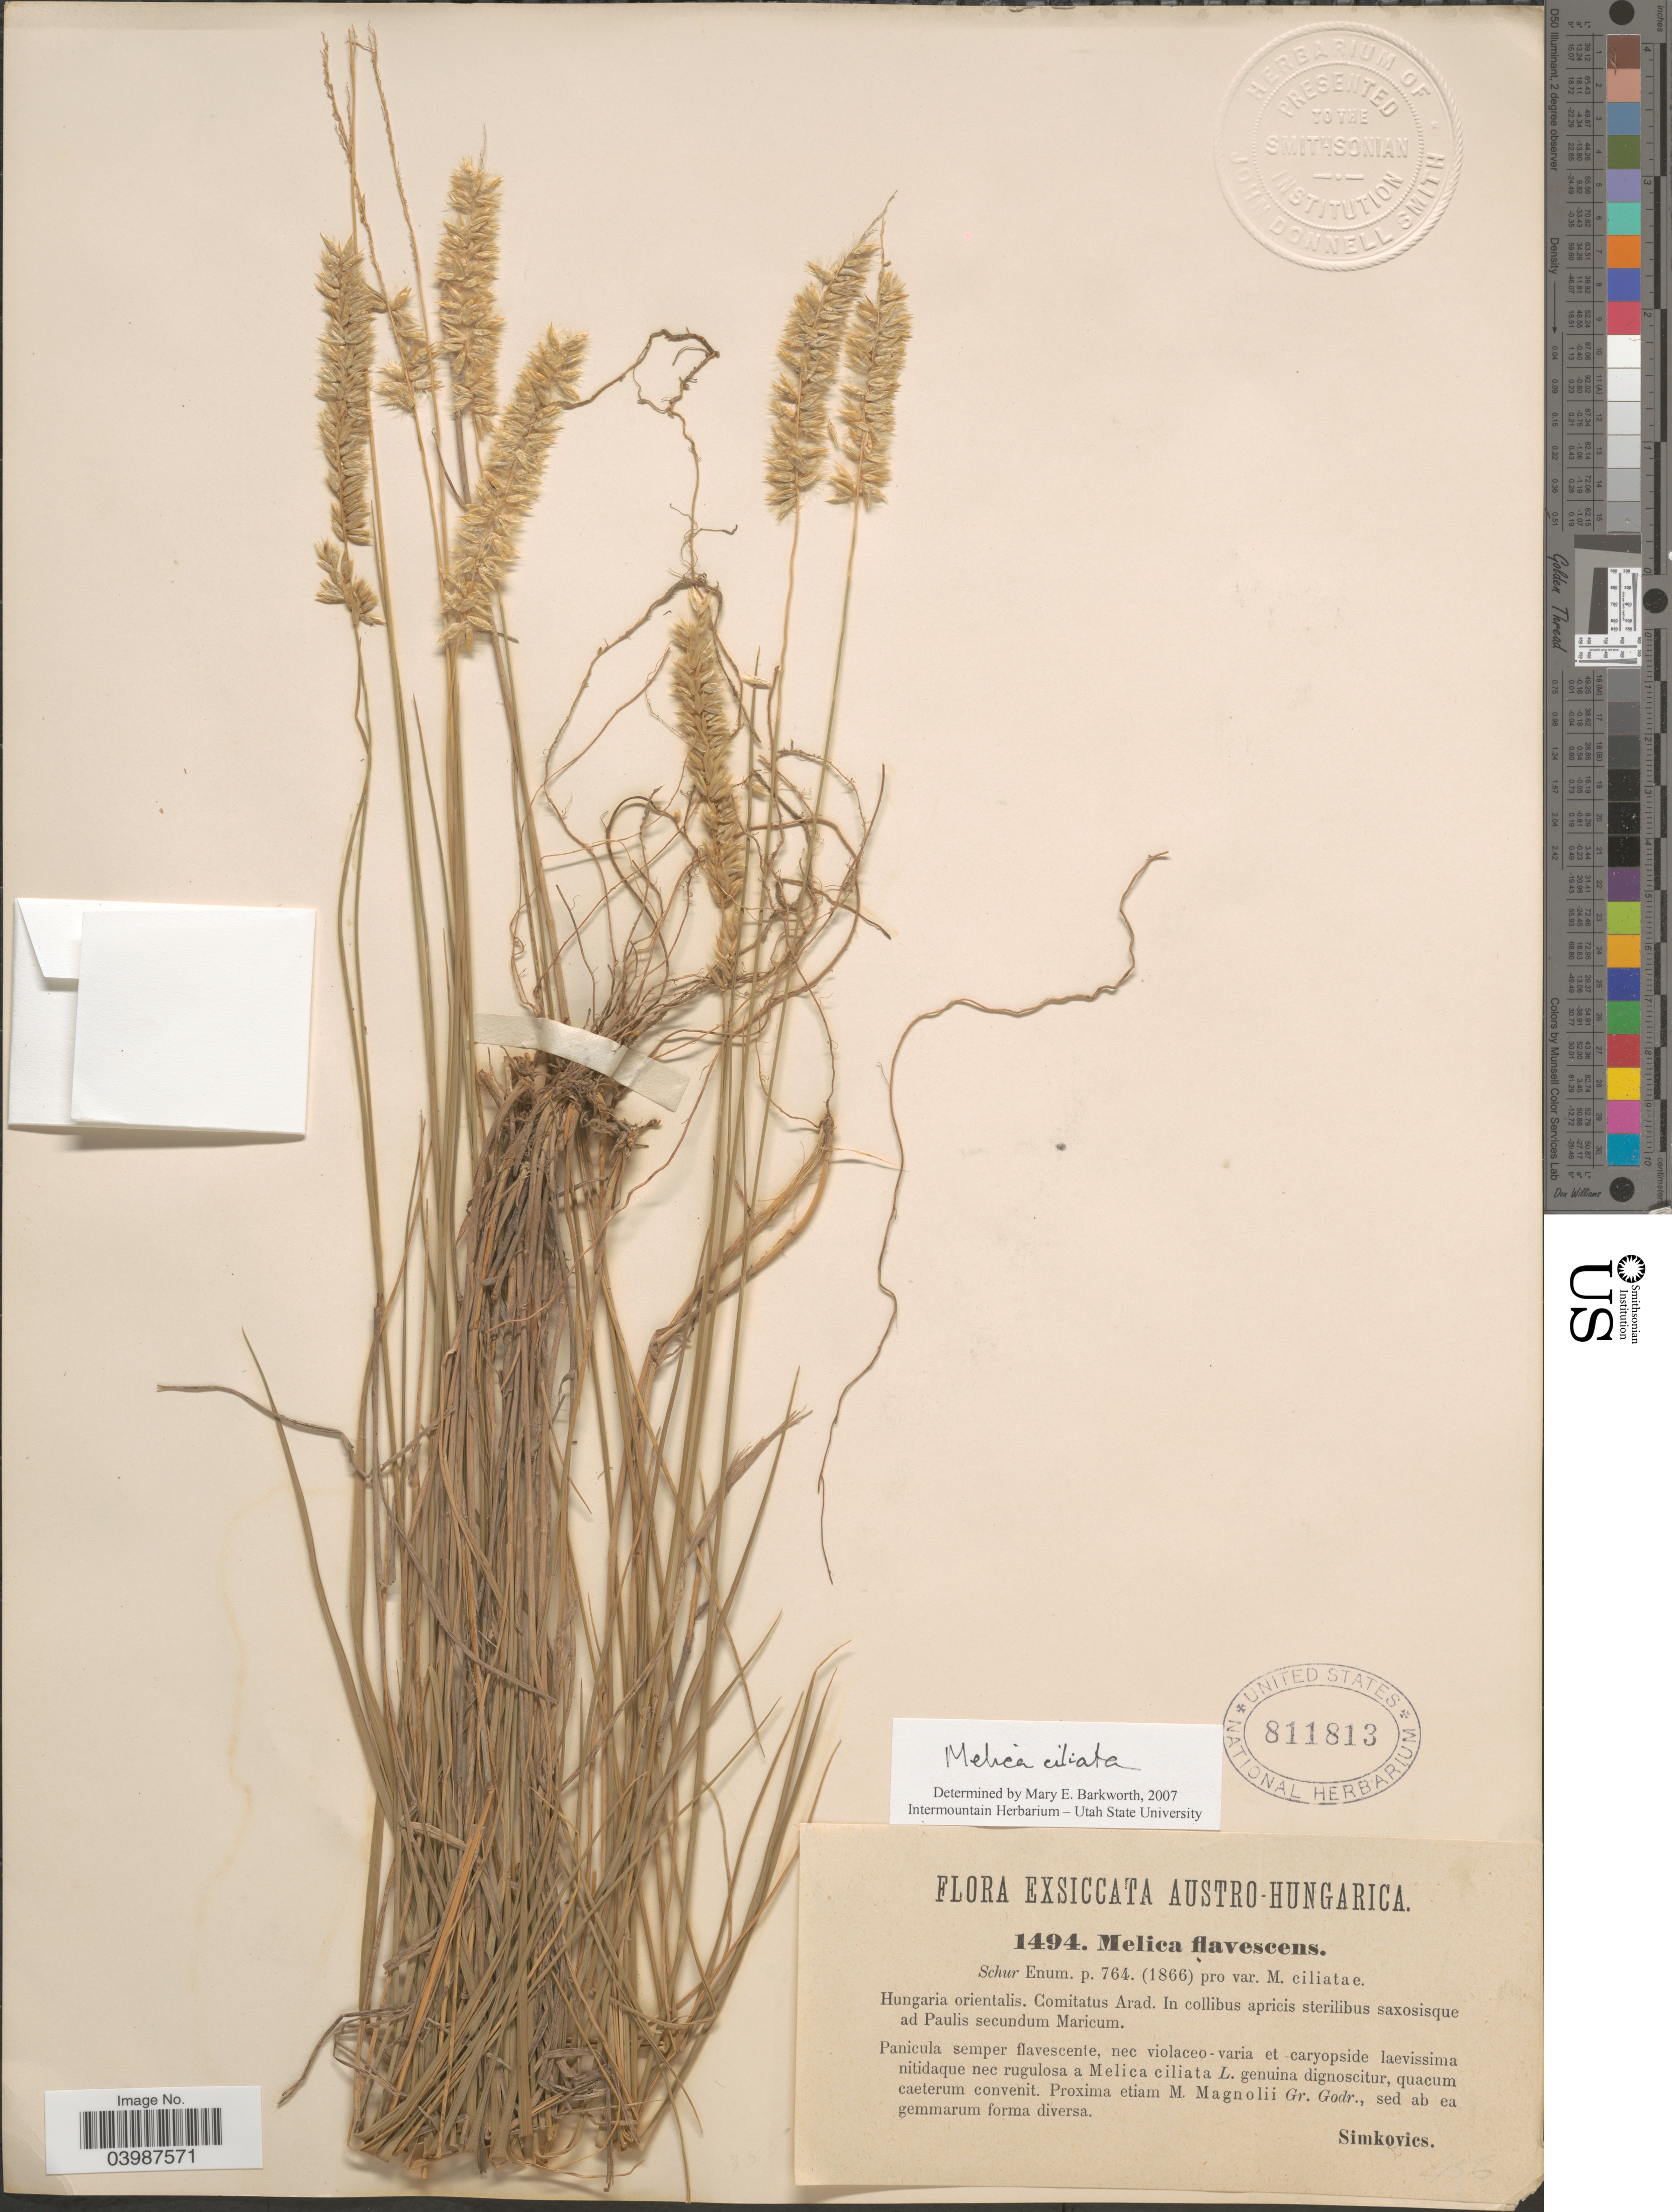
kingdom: Plantae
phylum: Tracheophyta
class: Liliopsida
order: Poales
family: Poaceae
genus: Melica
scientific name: Melica ciliata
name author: L.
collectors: -. Simkovics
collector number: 1494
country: Hungary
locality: Austro-hungarica. Hungaria orientalis. Comitatus Arad. In collibus apricis sterilibus saxosisque ad Paulis secundum Maricum.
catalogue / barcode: US 811813